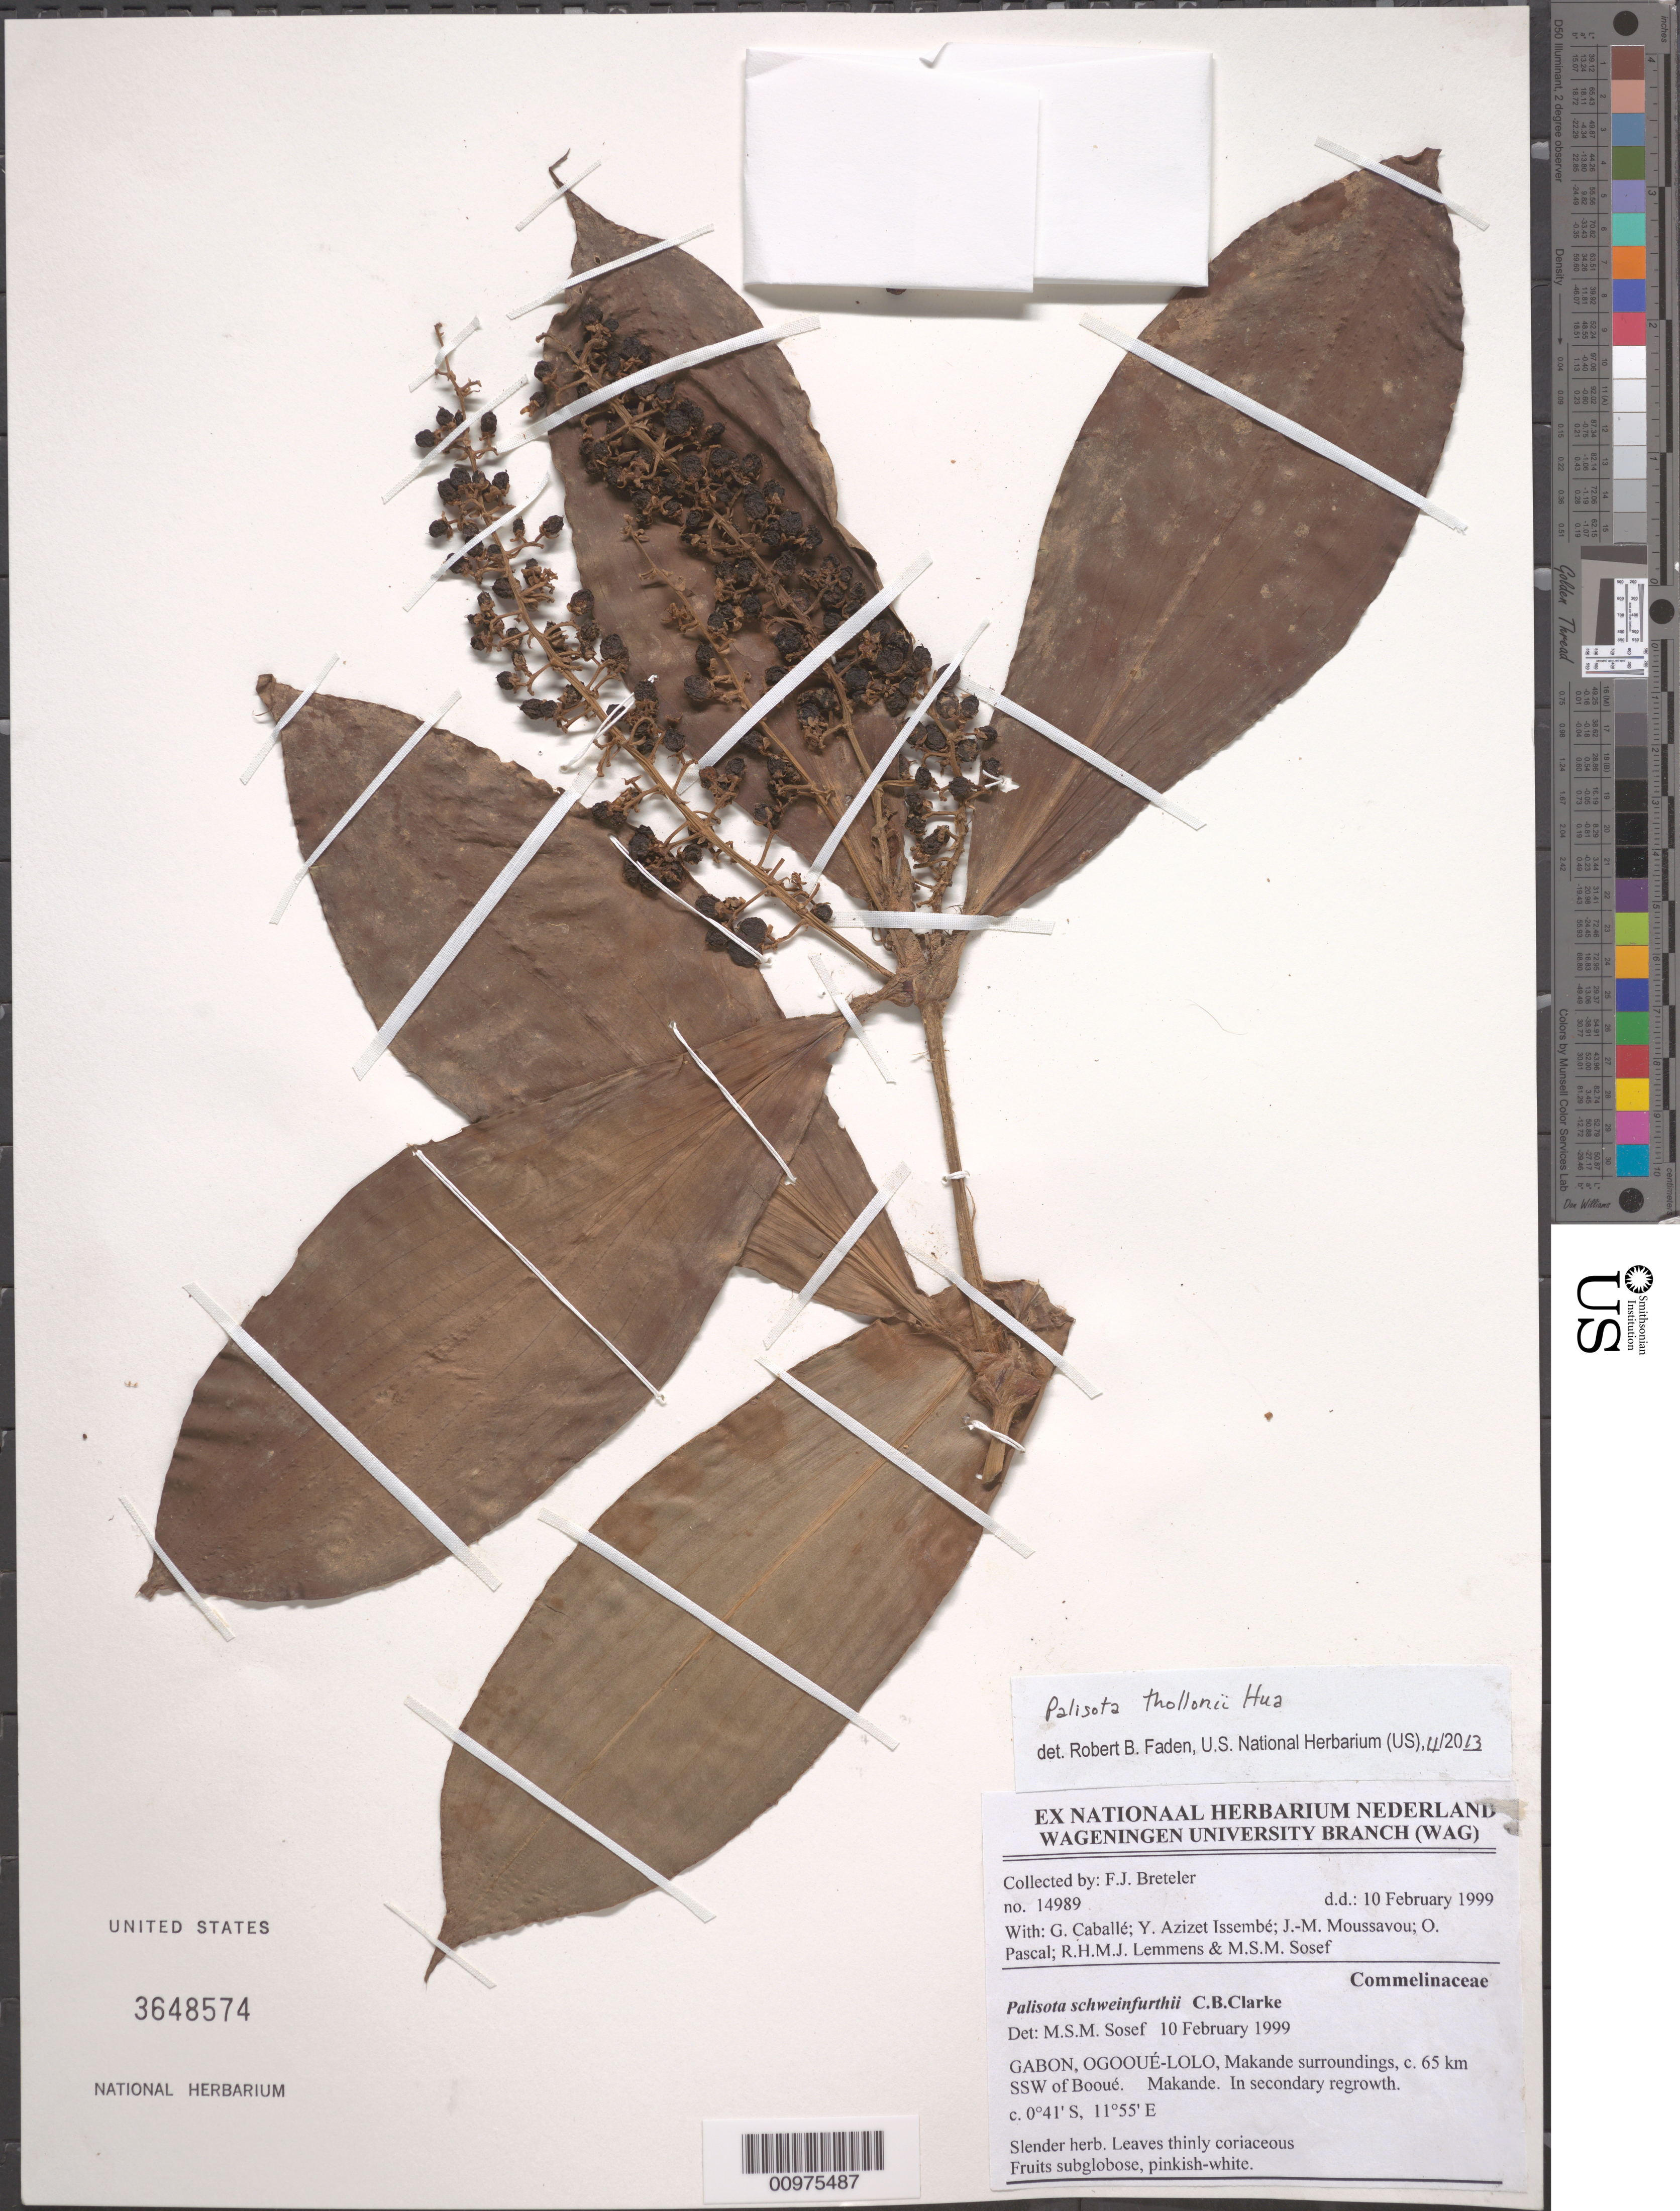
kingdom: Plantae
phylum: Tracheophyta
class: Liliopsida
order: Commelinales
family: Commelinaceae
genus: Palisota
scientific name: Palisota thollonii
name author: Hua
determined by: Faden, Robert B., (US), Smithsonian Institution - National Museum of Natural History (UNITED STATES)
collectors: F. J. Breteler et al.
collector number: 14989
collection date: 1999-02-10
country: Gabon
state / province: Ogooue-Lolo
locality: Makande surroundings, c. 65 km SSW of Booué.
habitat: In secondary regrowth.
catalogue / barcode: US 3648574